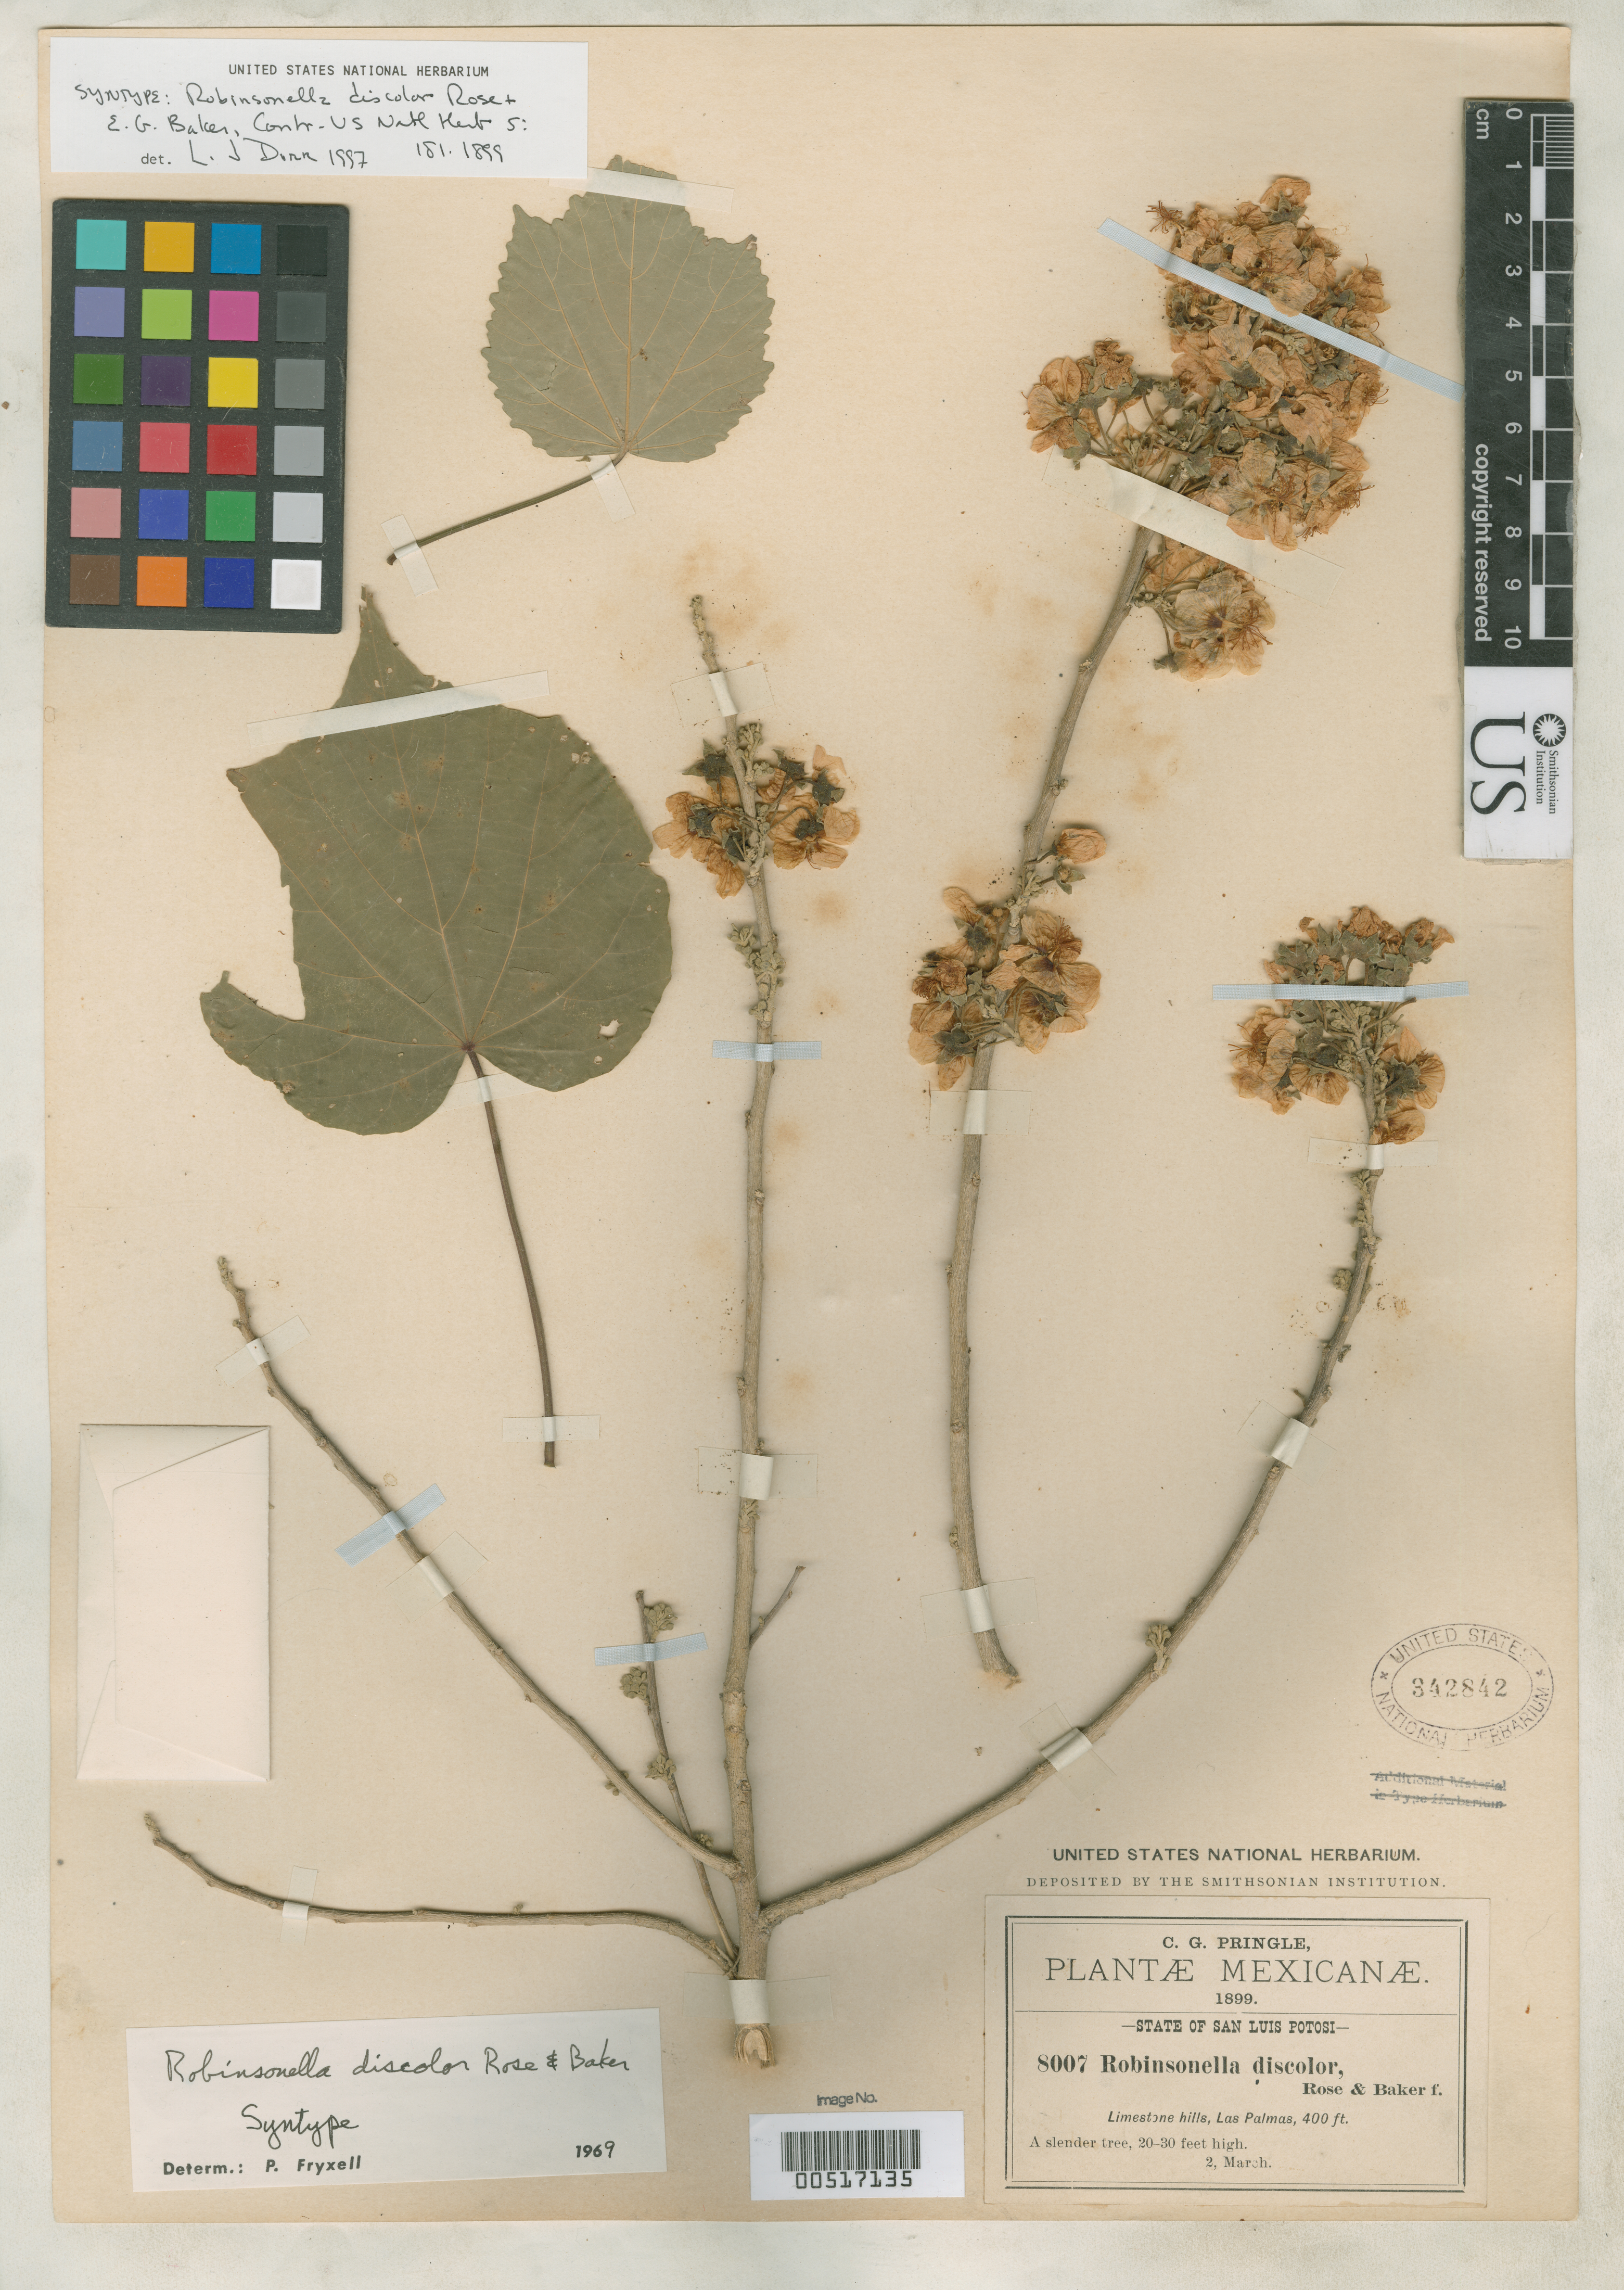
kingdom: Plantae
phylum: Tracheophyta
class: Magnoliopsida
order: Malvales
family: Malvaceae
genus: Robinsonella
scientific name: Robinsonella discolor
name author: Rose & Baker f.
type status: Syntype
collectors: C. G. Pringle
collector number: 8007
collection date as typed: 02 Mar 1899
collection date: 1899-03-02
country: Mexico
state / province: San Luis Potosi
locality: Las Palmas, limestone hills.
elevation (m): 122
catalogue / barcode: US 342842